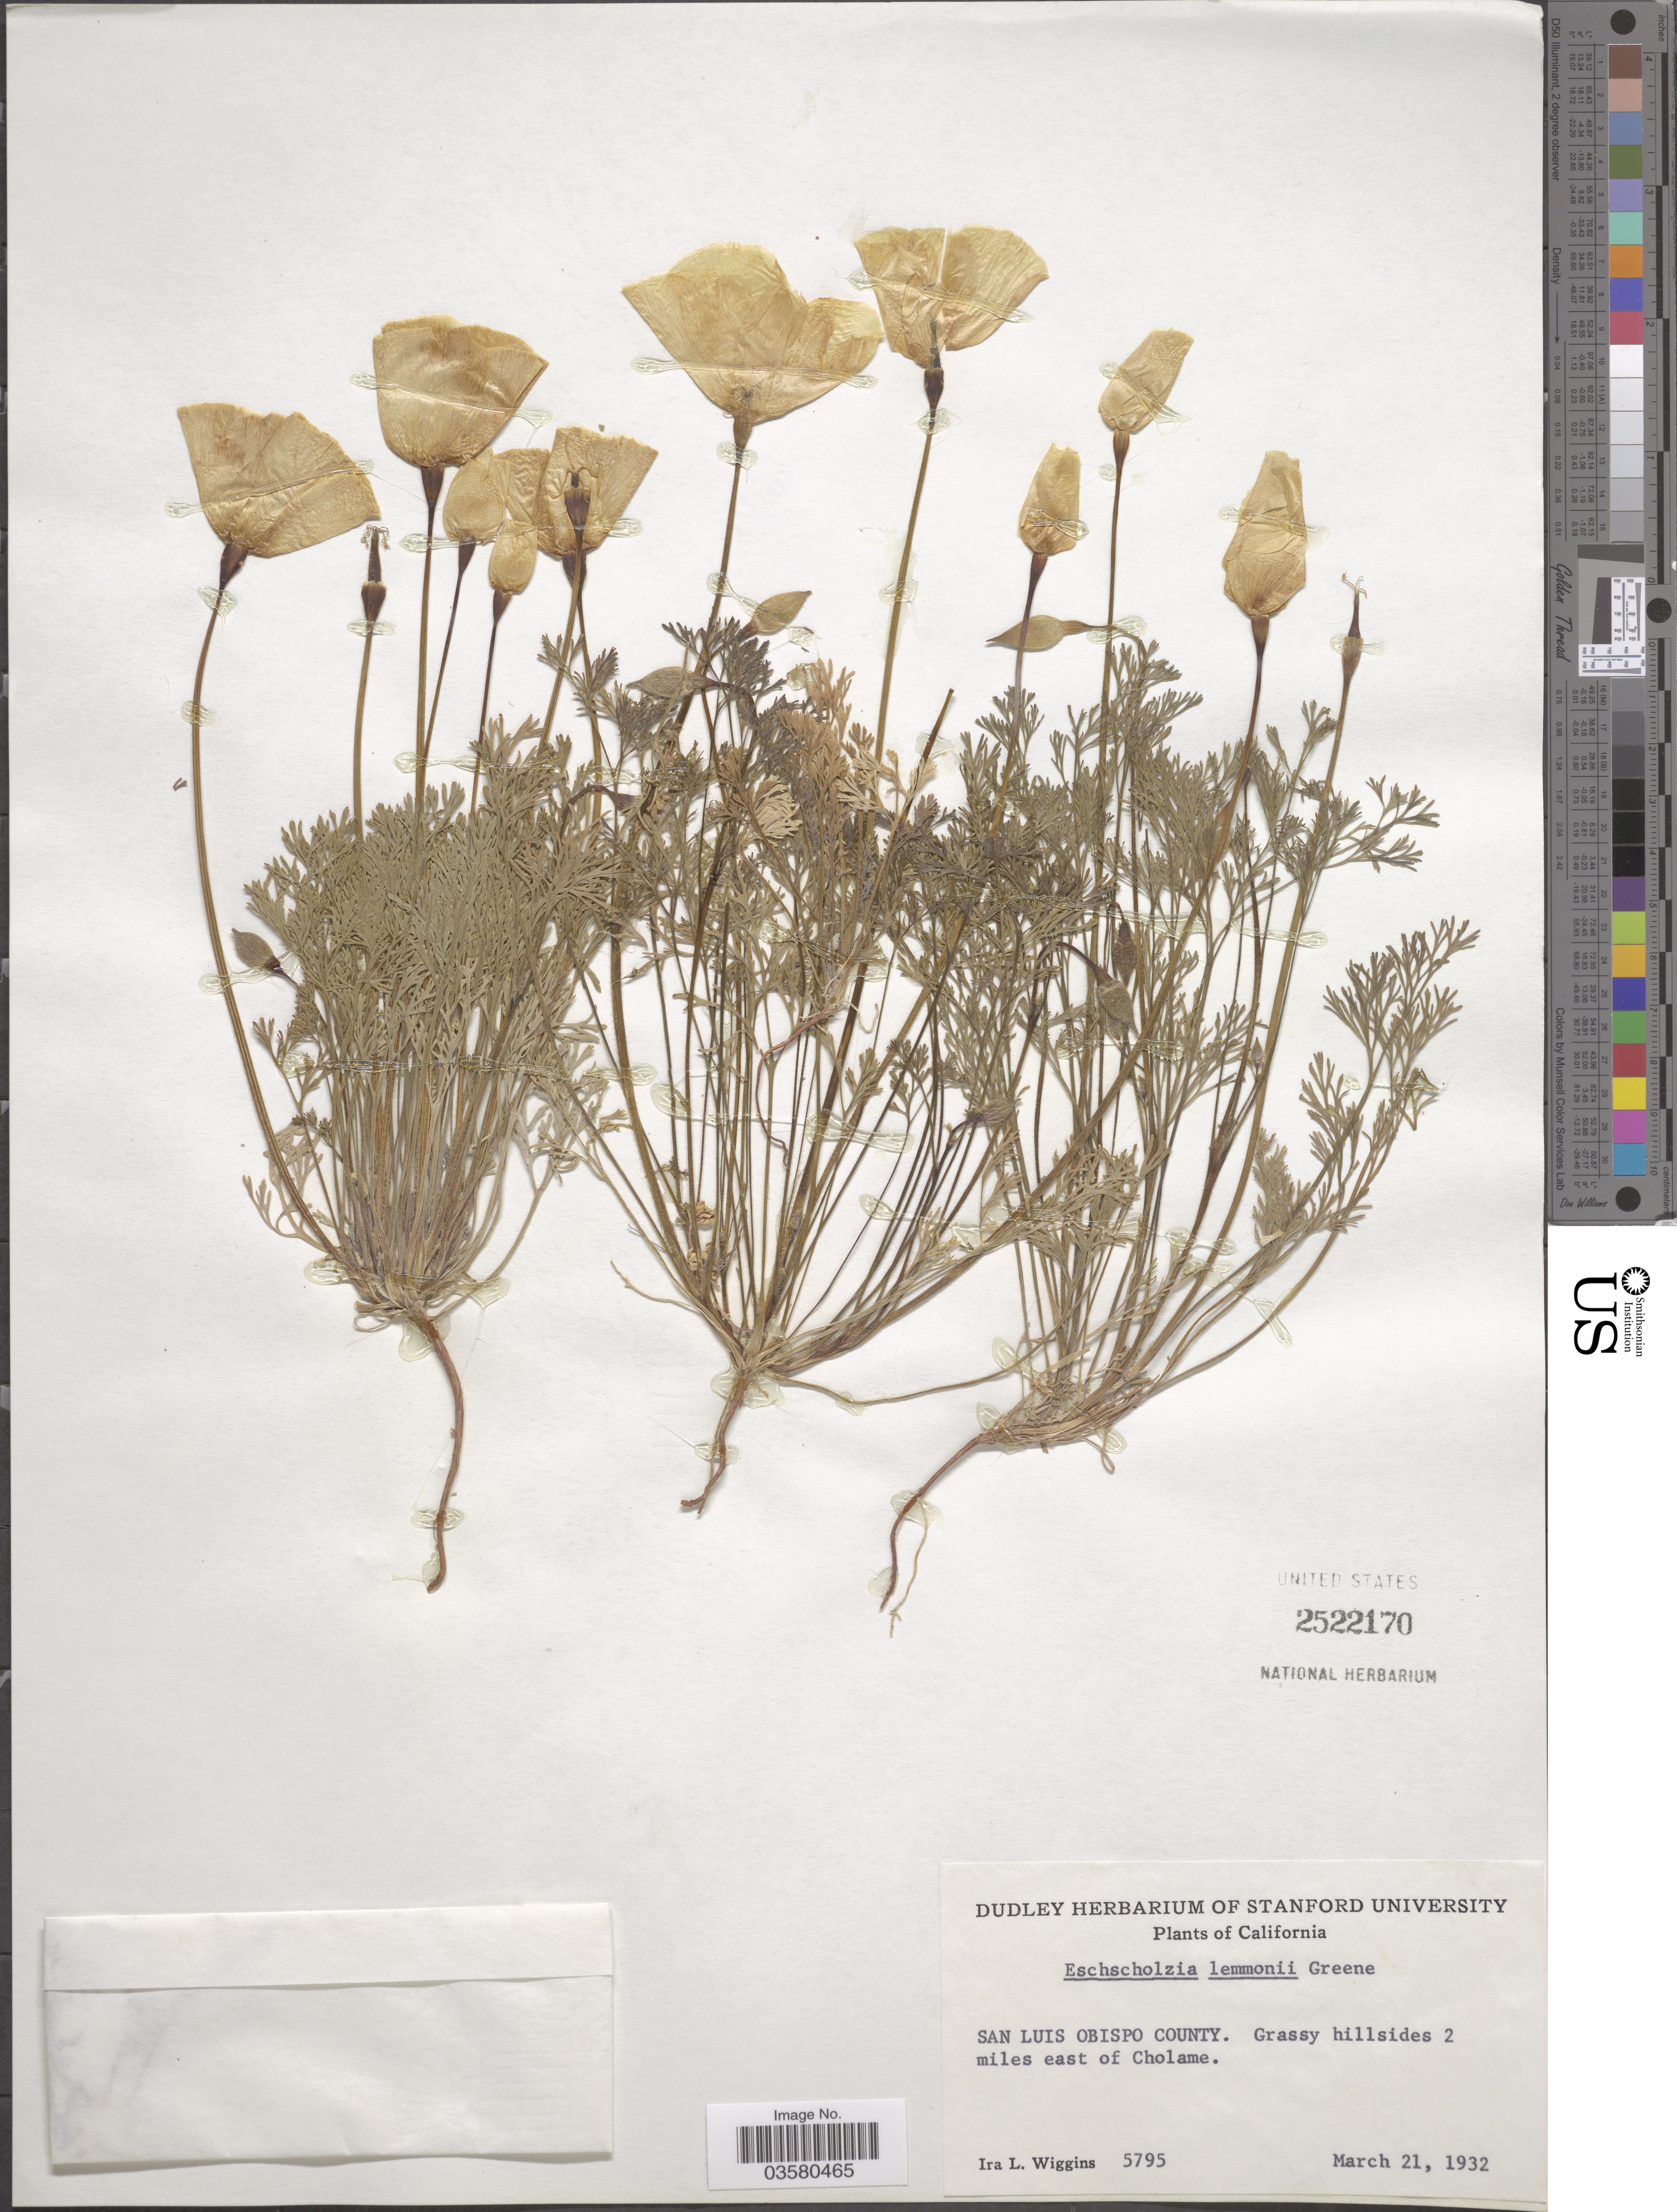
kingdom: Plantae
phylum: Tracheophyta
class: Magnoliopsida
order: Ranunculales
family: Papaveraceae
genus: Eschscholzia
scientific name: Eschscholzia lemmonii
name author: Greene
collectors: I. L. Wiggins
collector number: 5795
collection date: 1932-03-21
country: United States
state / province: California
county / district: San Luis Obispo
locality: San Luis Obispo County. Grassy hillsides 2 miles east of Cholame.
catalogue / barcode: US 2522170